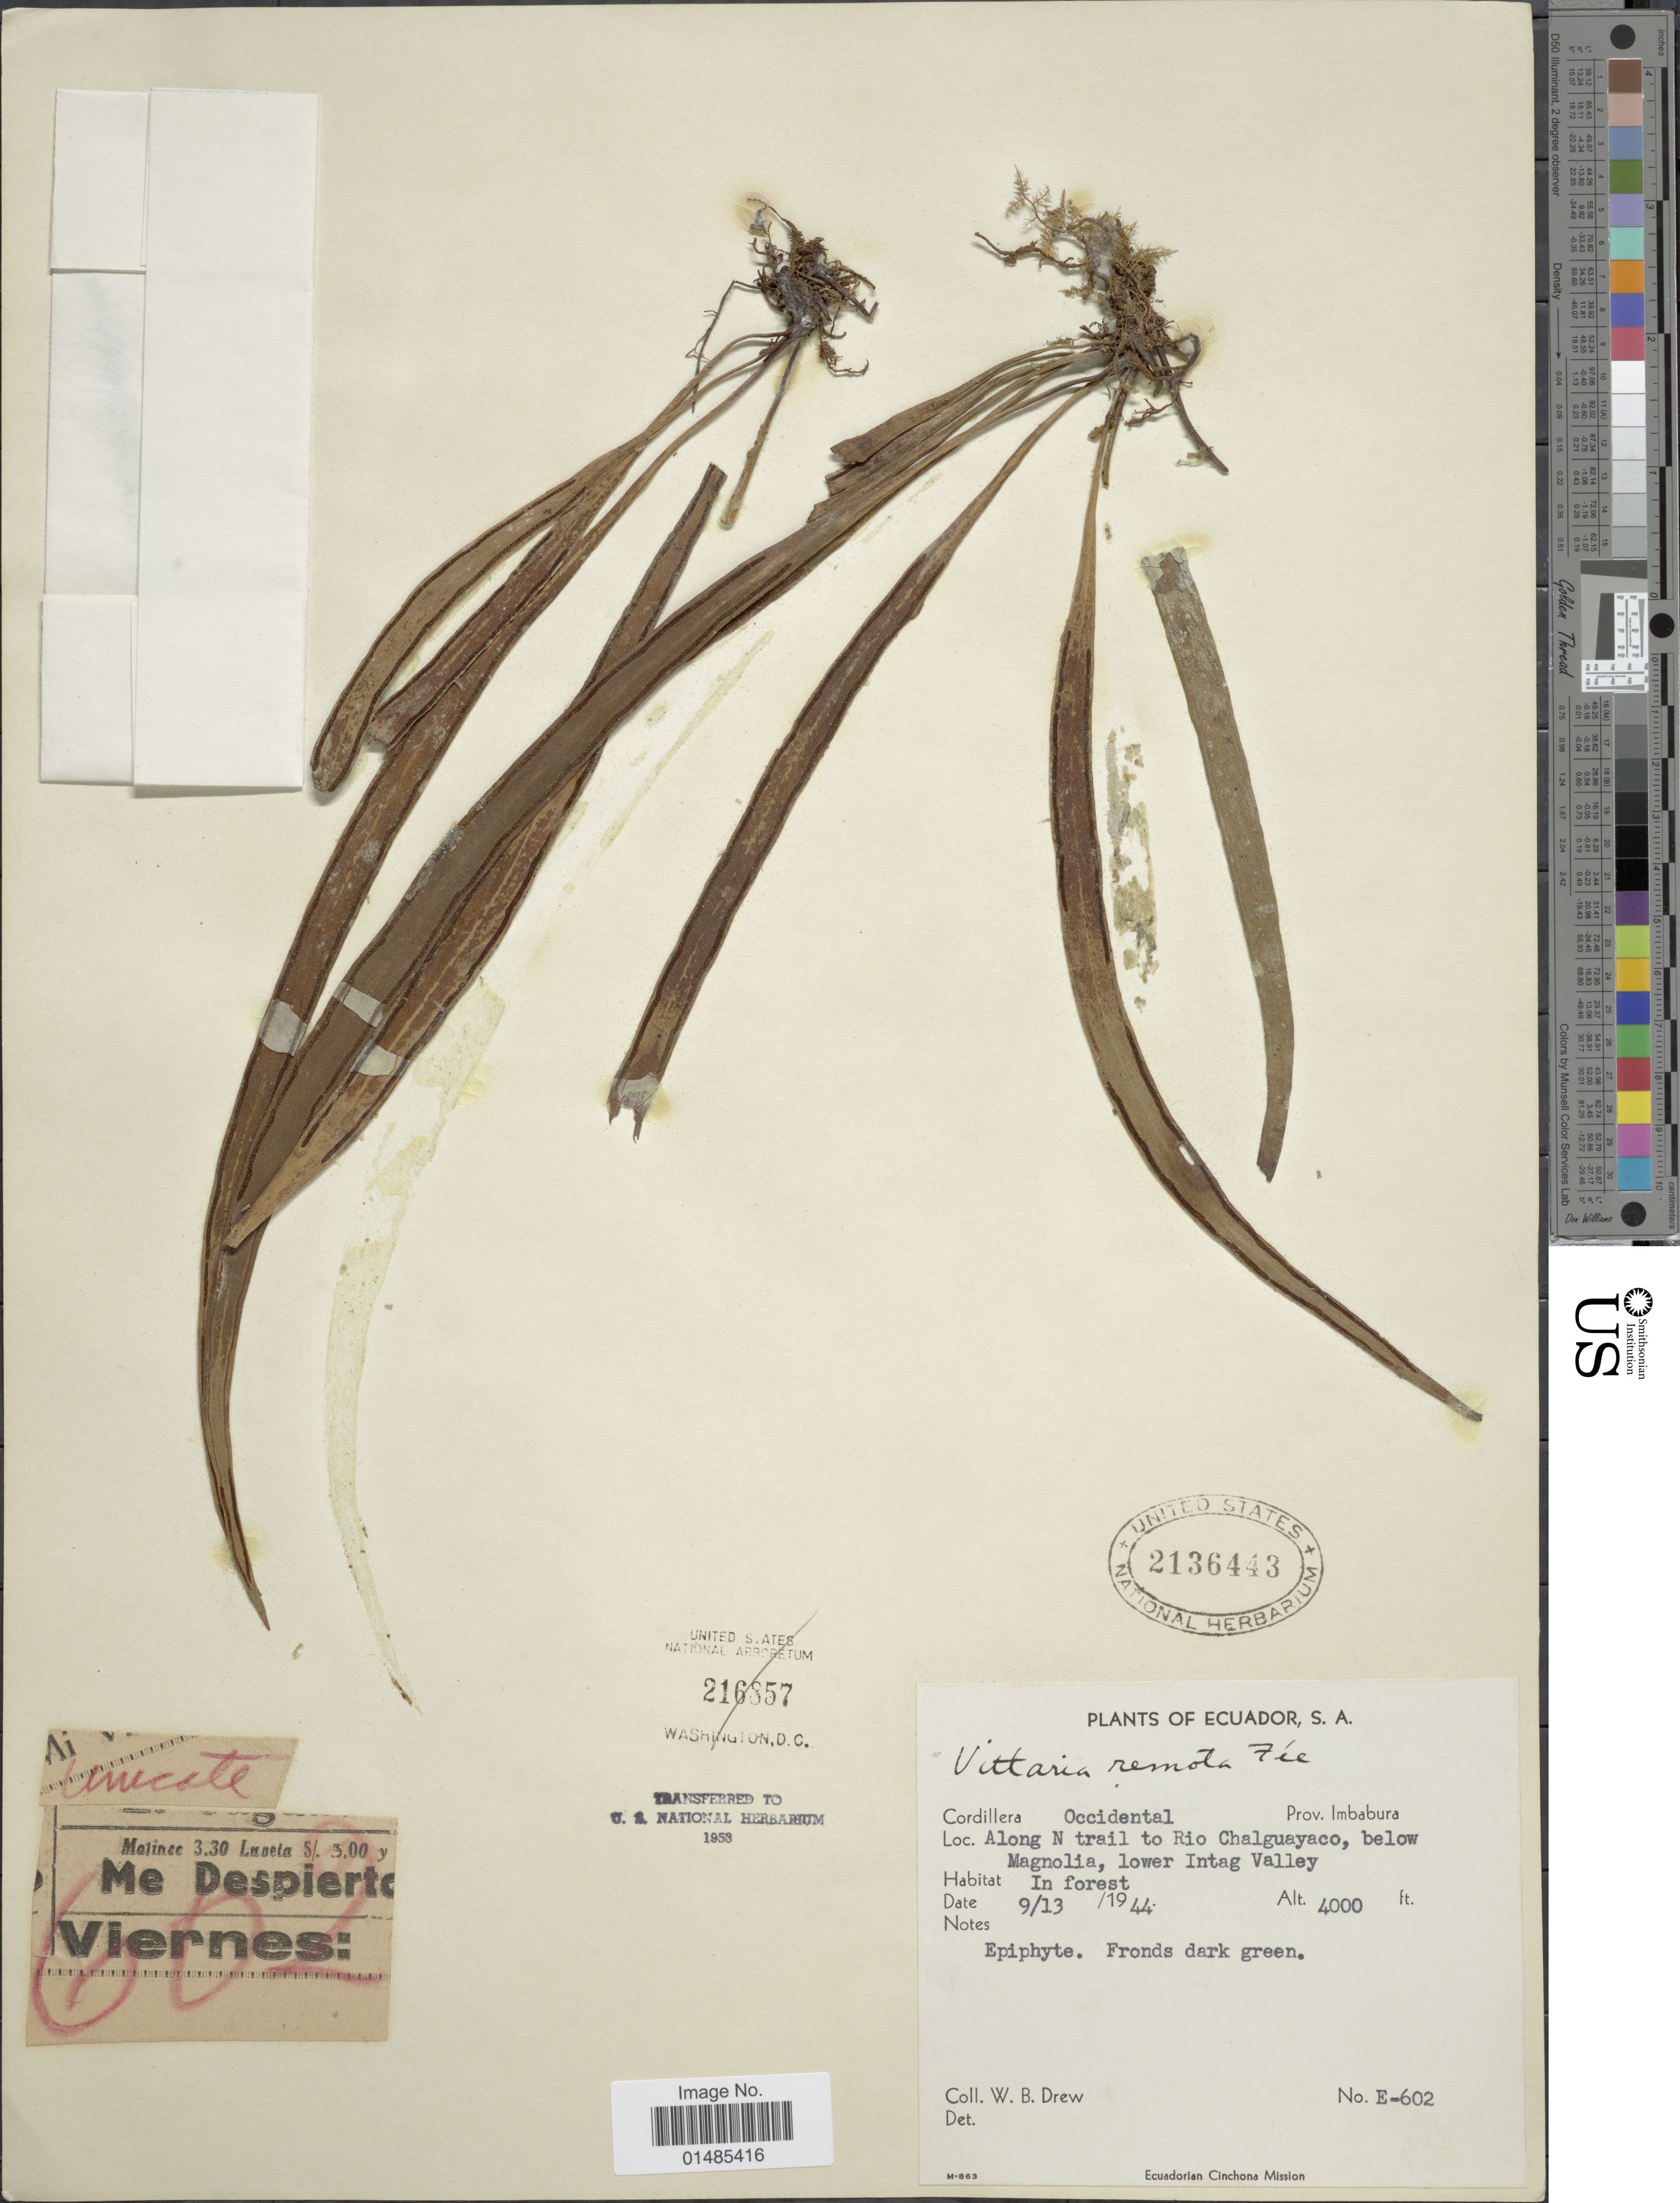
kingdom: Plantae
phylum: Tracheophyta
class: Polypodiopsida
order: Polypodiales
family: Pteridaceae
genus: Radiovittaria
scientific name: Radiovittaria remota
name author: (Fée) E.H. Crane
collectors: W. B. Drew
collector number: E-602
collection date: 1944-09-13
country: Ecuador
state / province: Imbabura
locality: Cordillera Occidental. Along N trail to Rio Chalguayaco, below Magnolia, lower Intag Valley.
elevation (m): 1219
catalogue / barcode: US 2136443